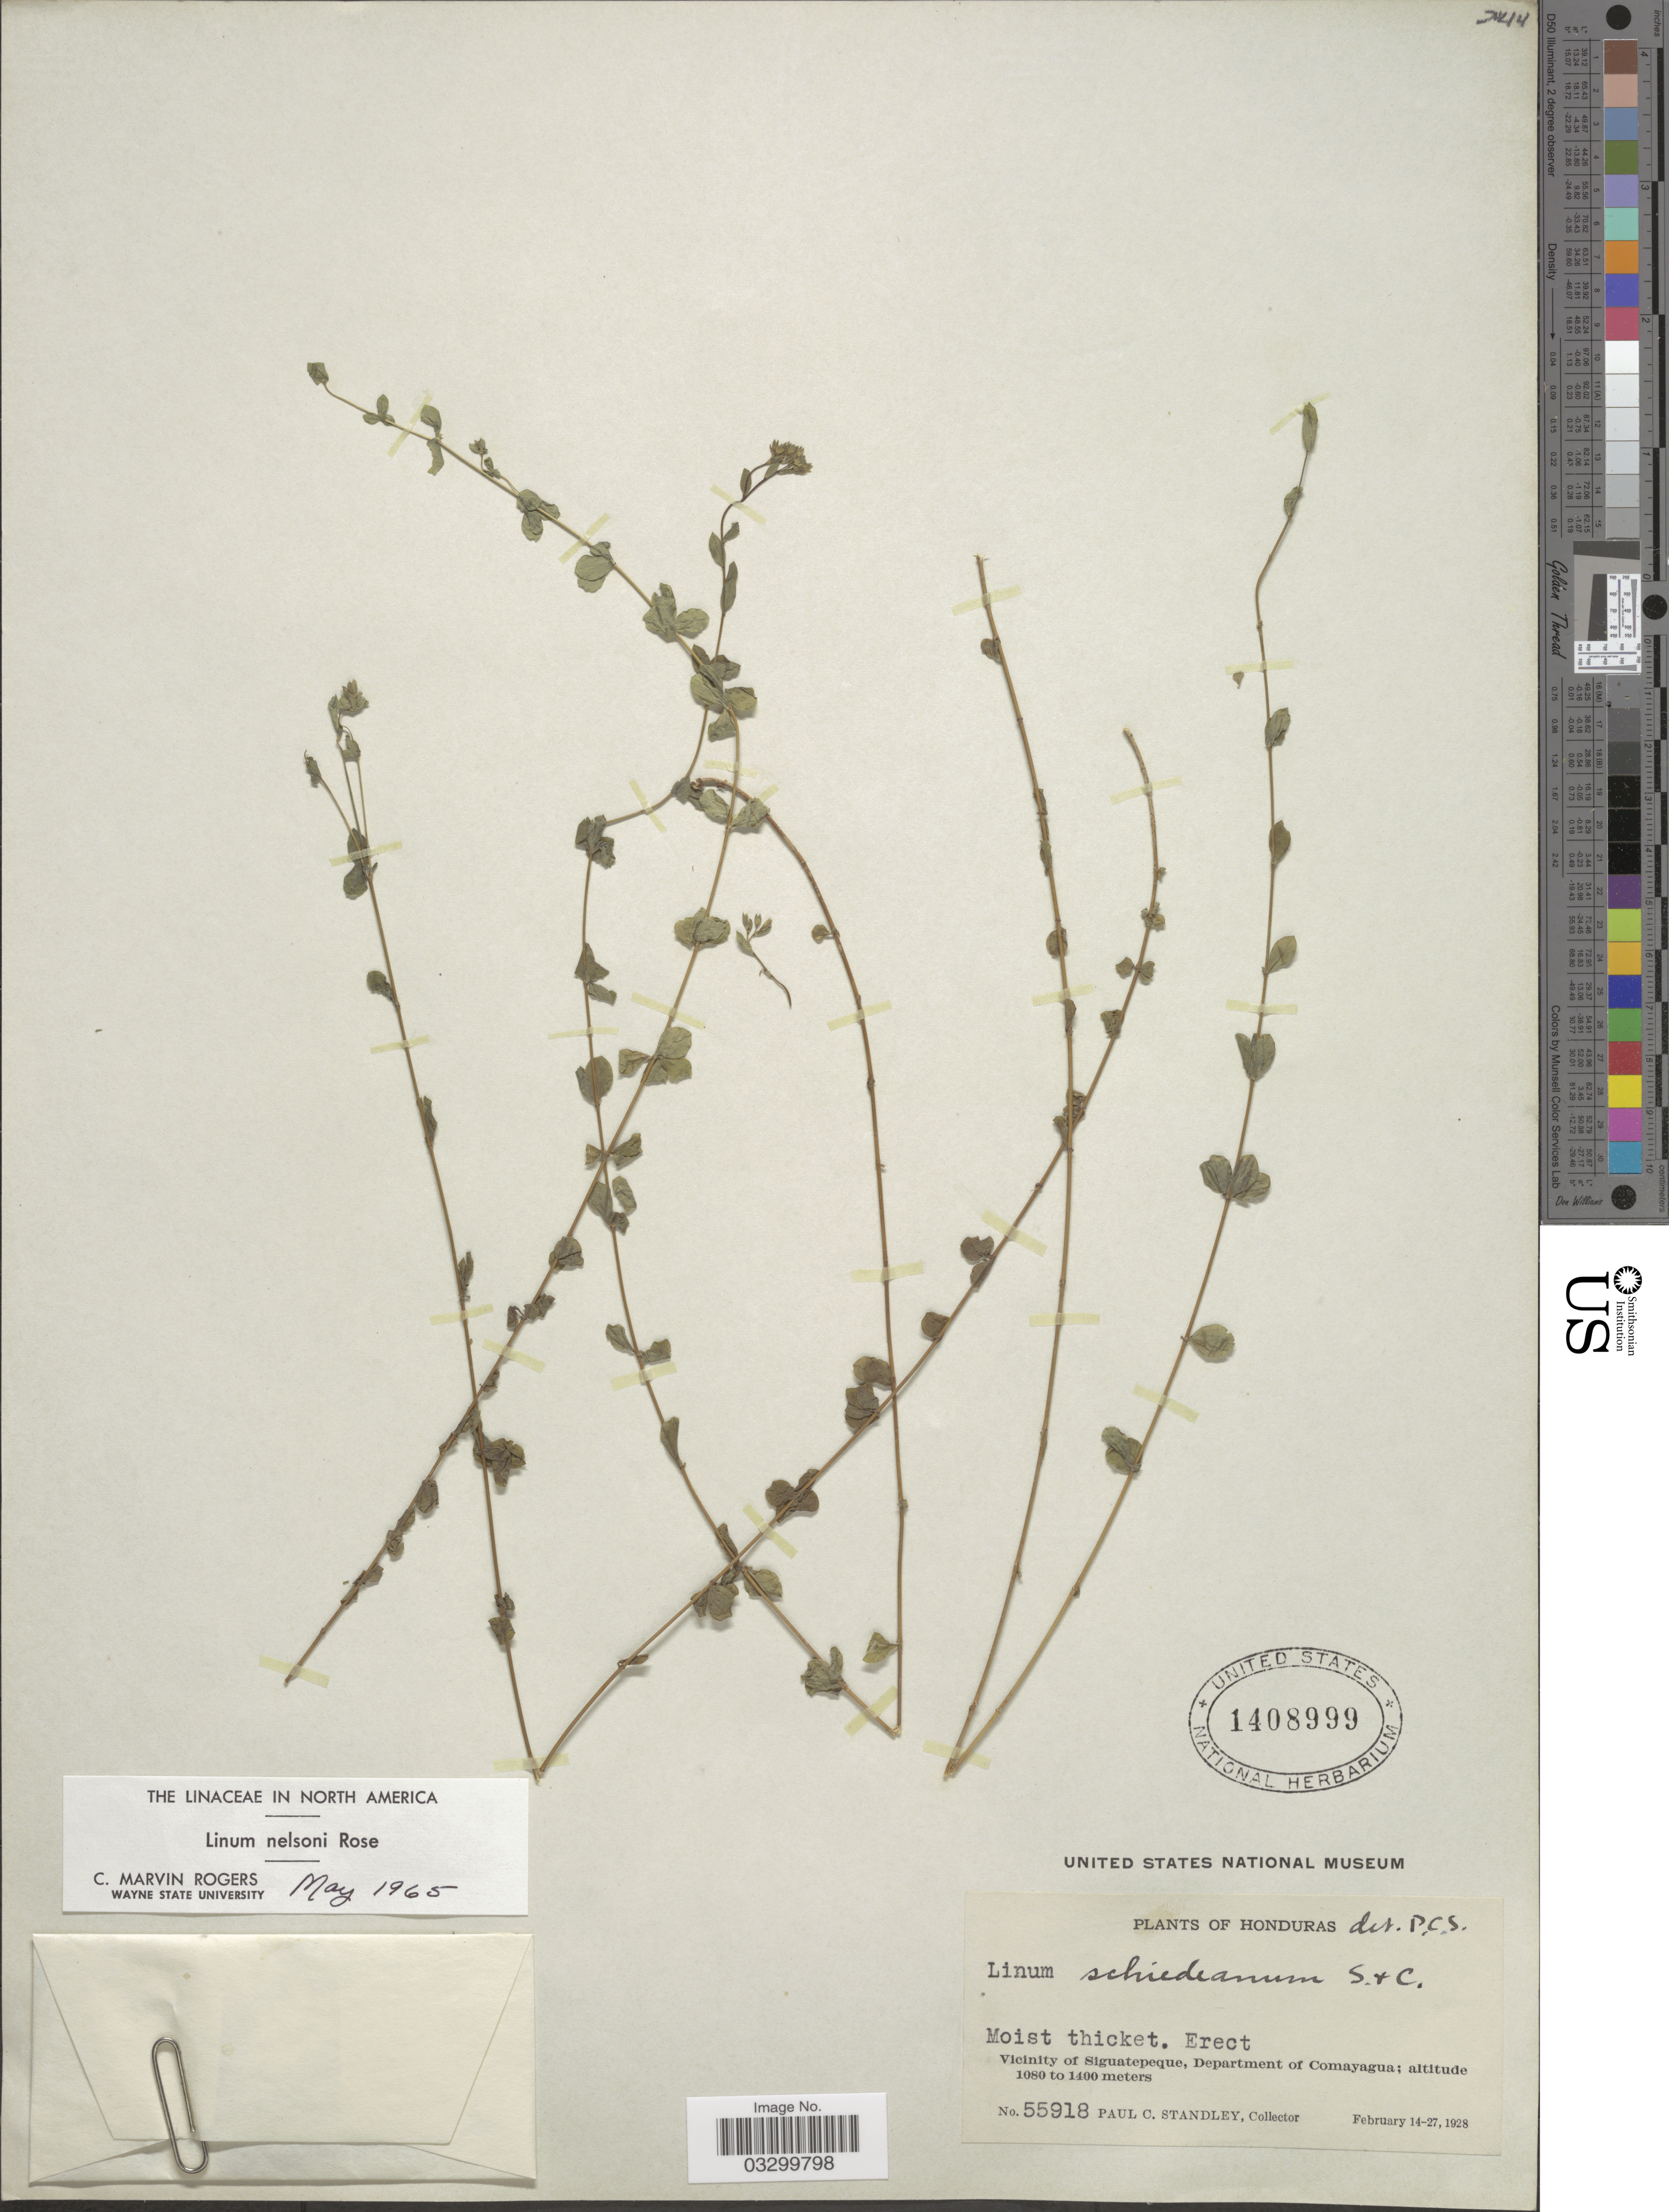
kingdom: Plantae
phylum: Tracheophyta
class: Magnoliopsida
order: Malpighiales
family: Linaceae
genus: Linum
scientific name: Linum nelsonii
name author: Rose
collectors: P. C. Standley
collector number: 55918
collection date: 1928-02-14/1928-02-27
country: Honduras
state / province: Comayagua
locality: Vicinity of Siguatepeque, Department of Comayagua.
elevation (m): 1080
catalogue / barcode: US 1408999